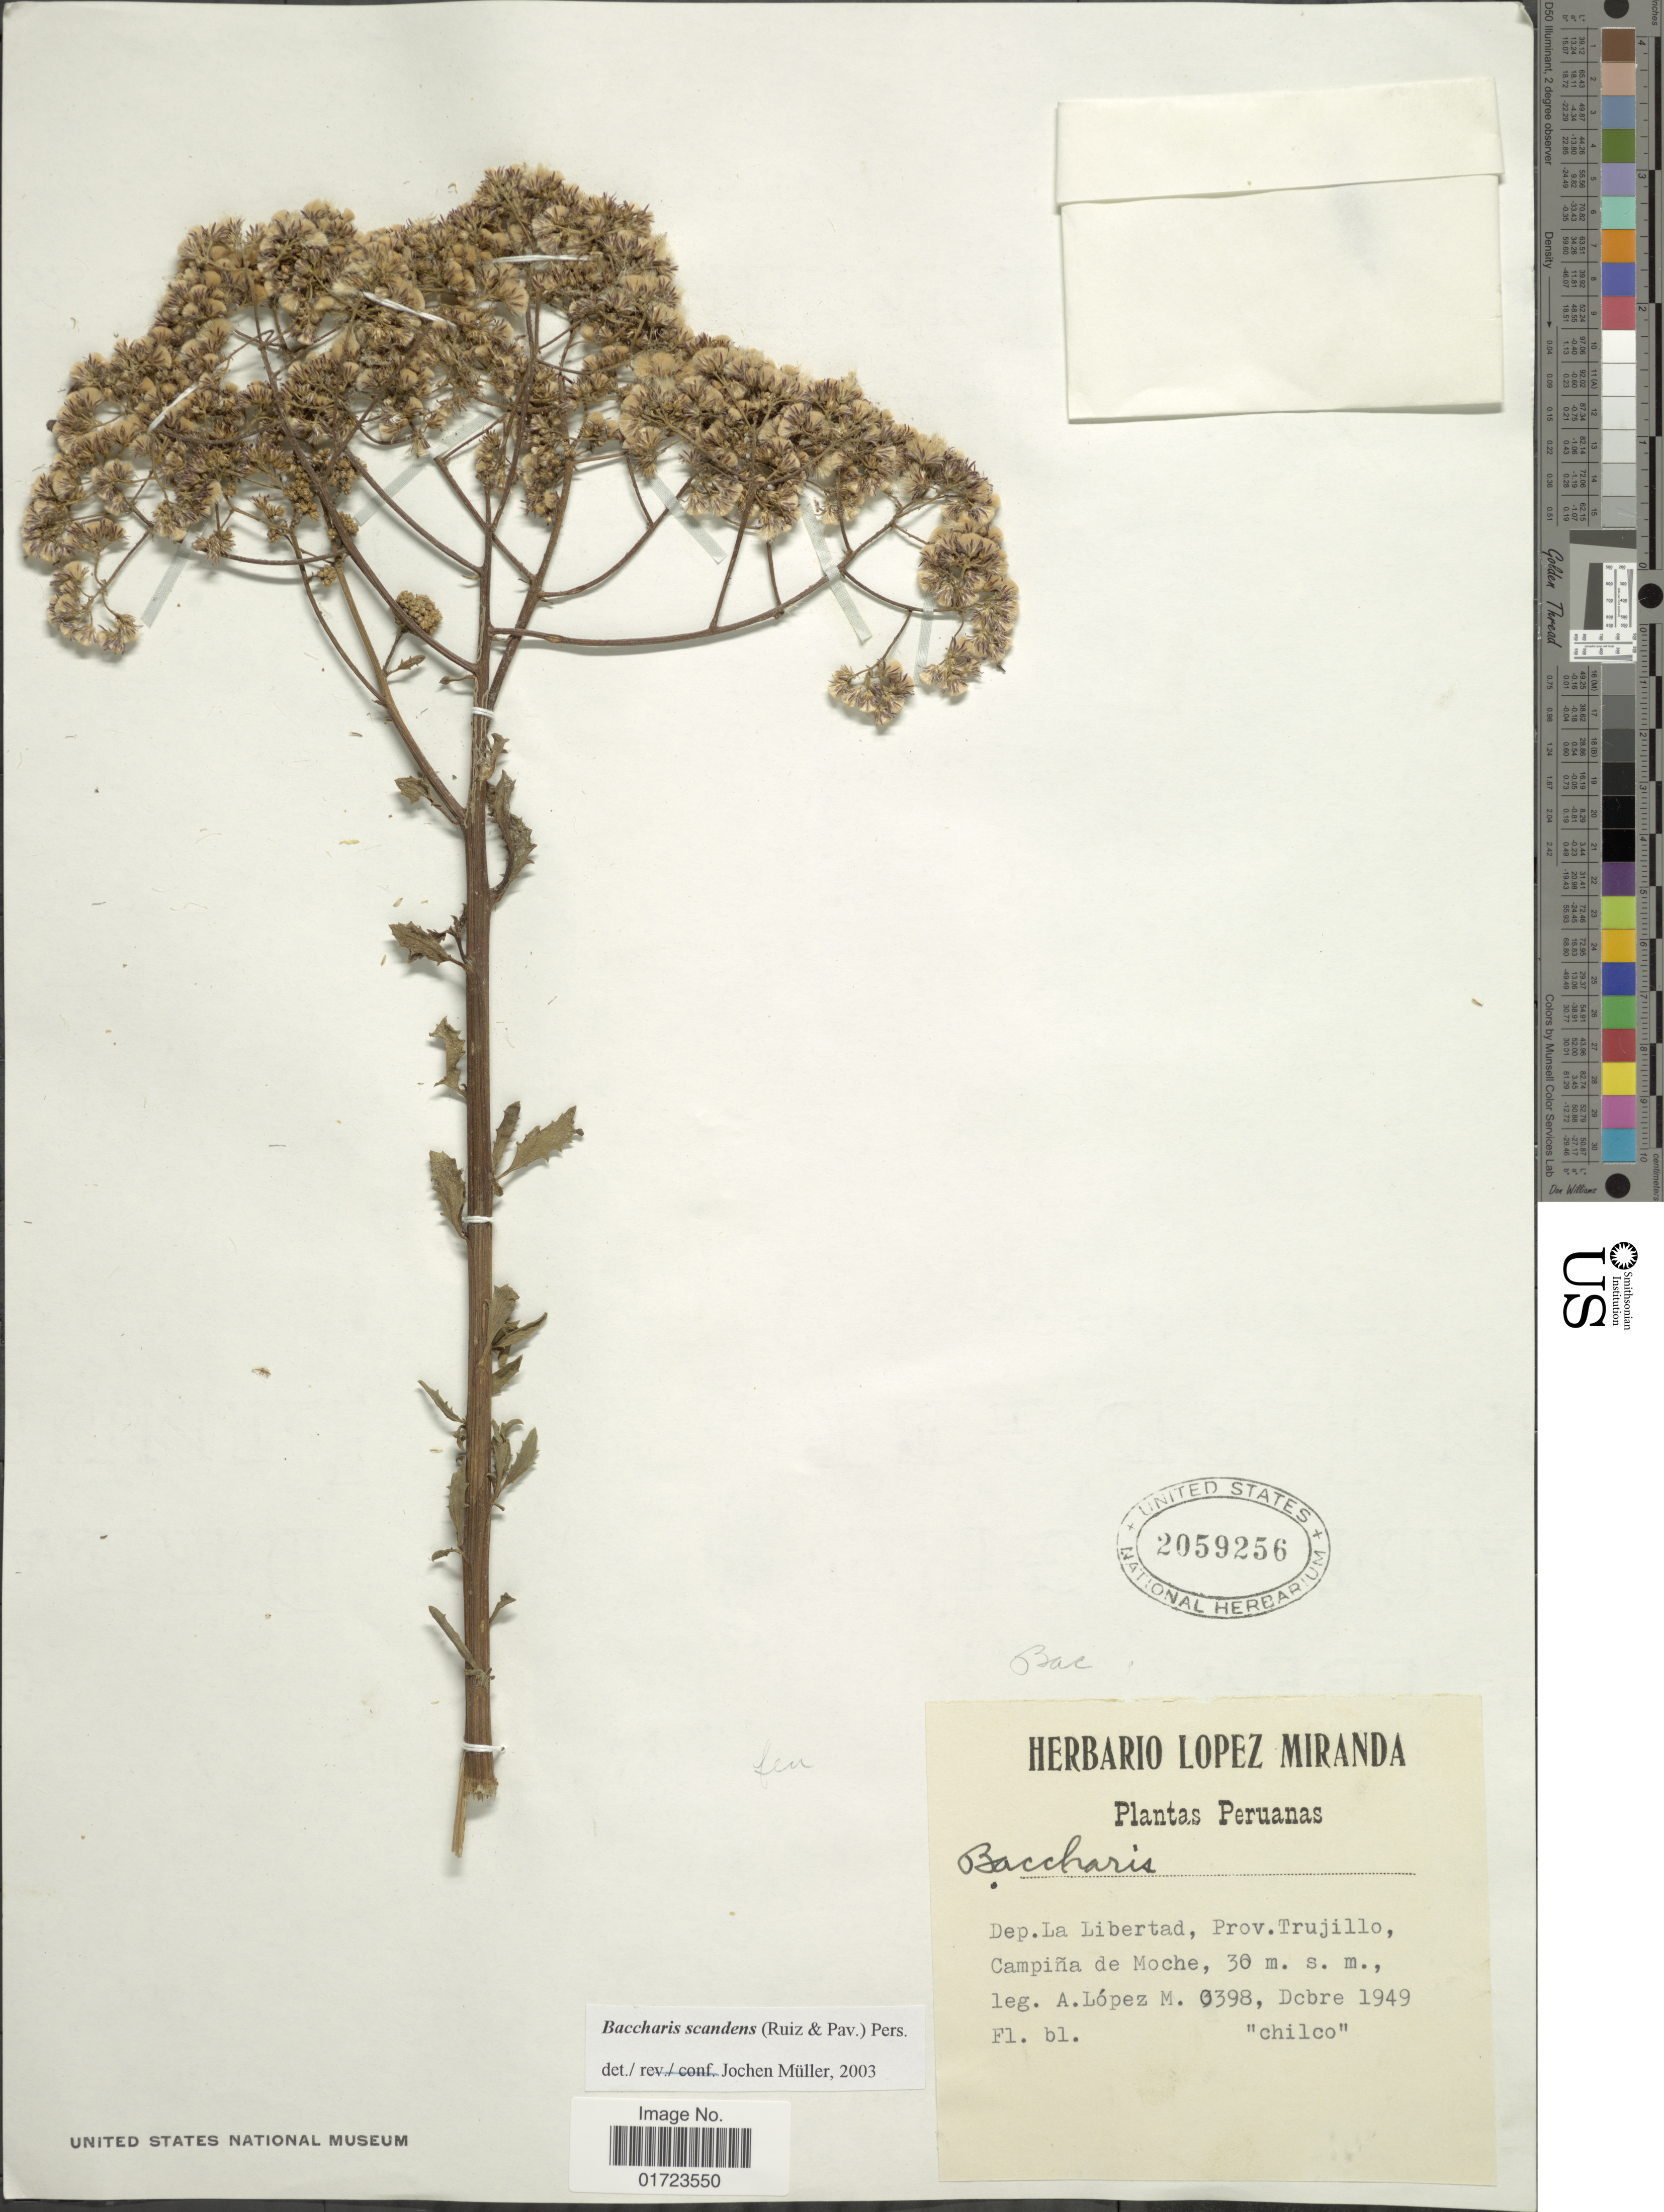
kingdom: Plantae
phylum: Tracheophyta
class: Magnoliopsida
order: Asterales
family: Asteraceae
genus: Baccharis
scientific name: Baccharis scandens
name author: (Ruiz & Pav.) Pers.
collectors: A. López M.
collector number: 0398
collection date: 1949-12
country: Peru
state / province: La Libertad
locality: Dep. La Libertad, Prov. Trujillo, Campina de Moche.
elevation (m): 30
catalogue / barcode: US 2059256